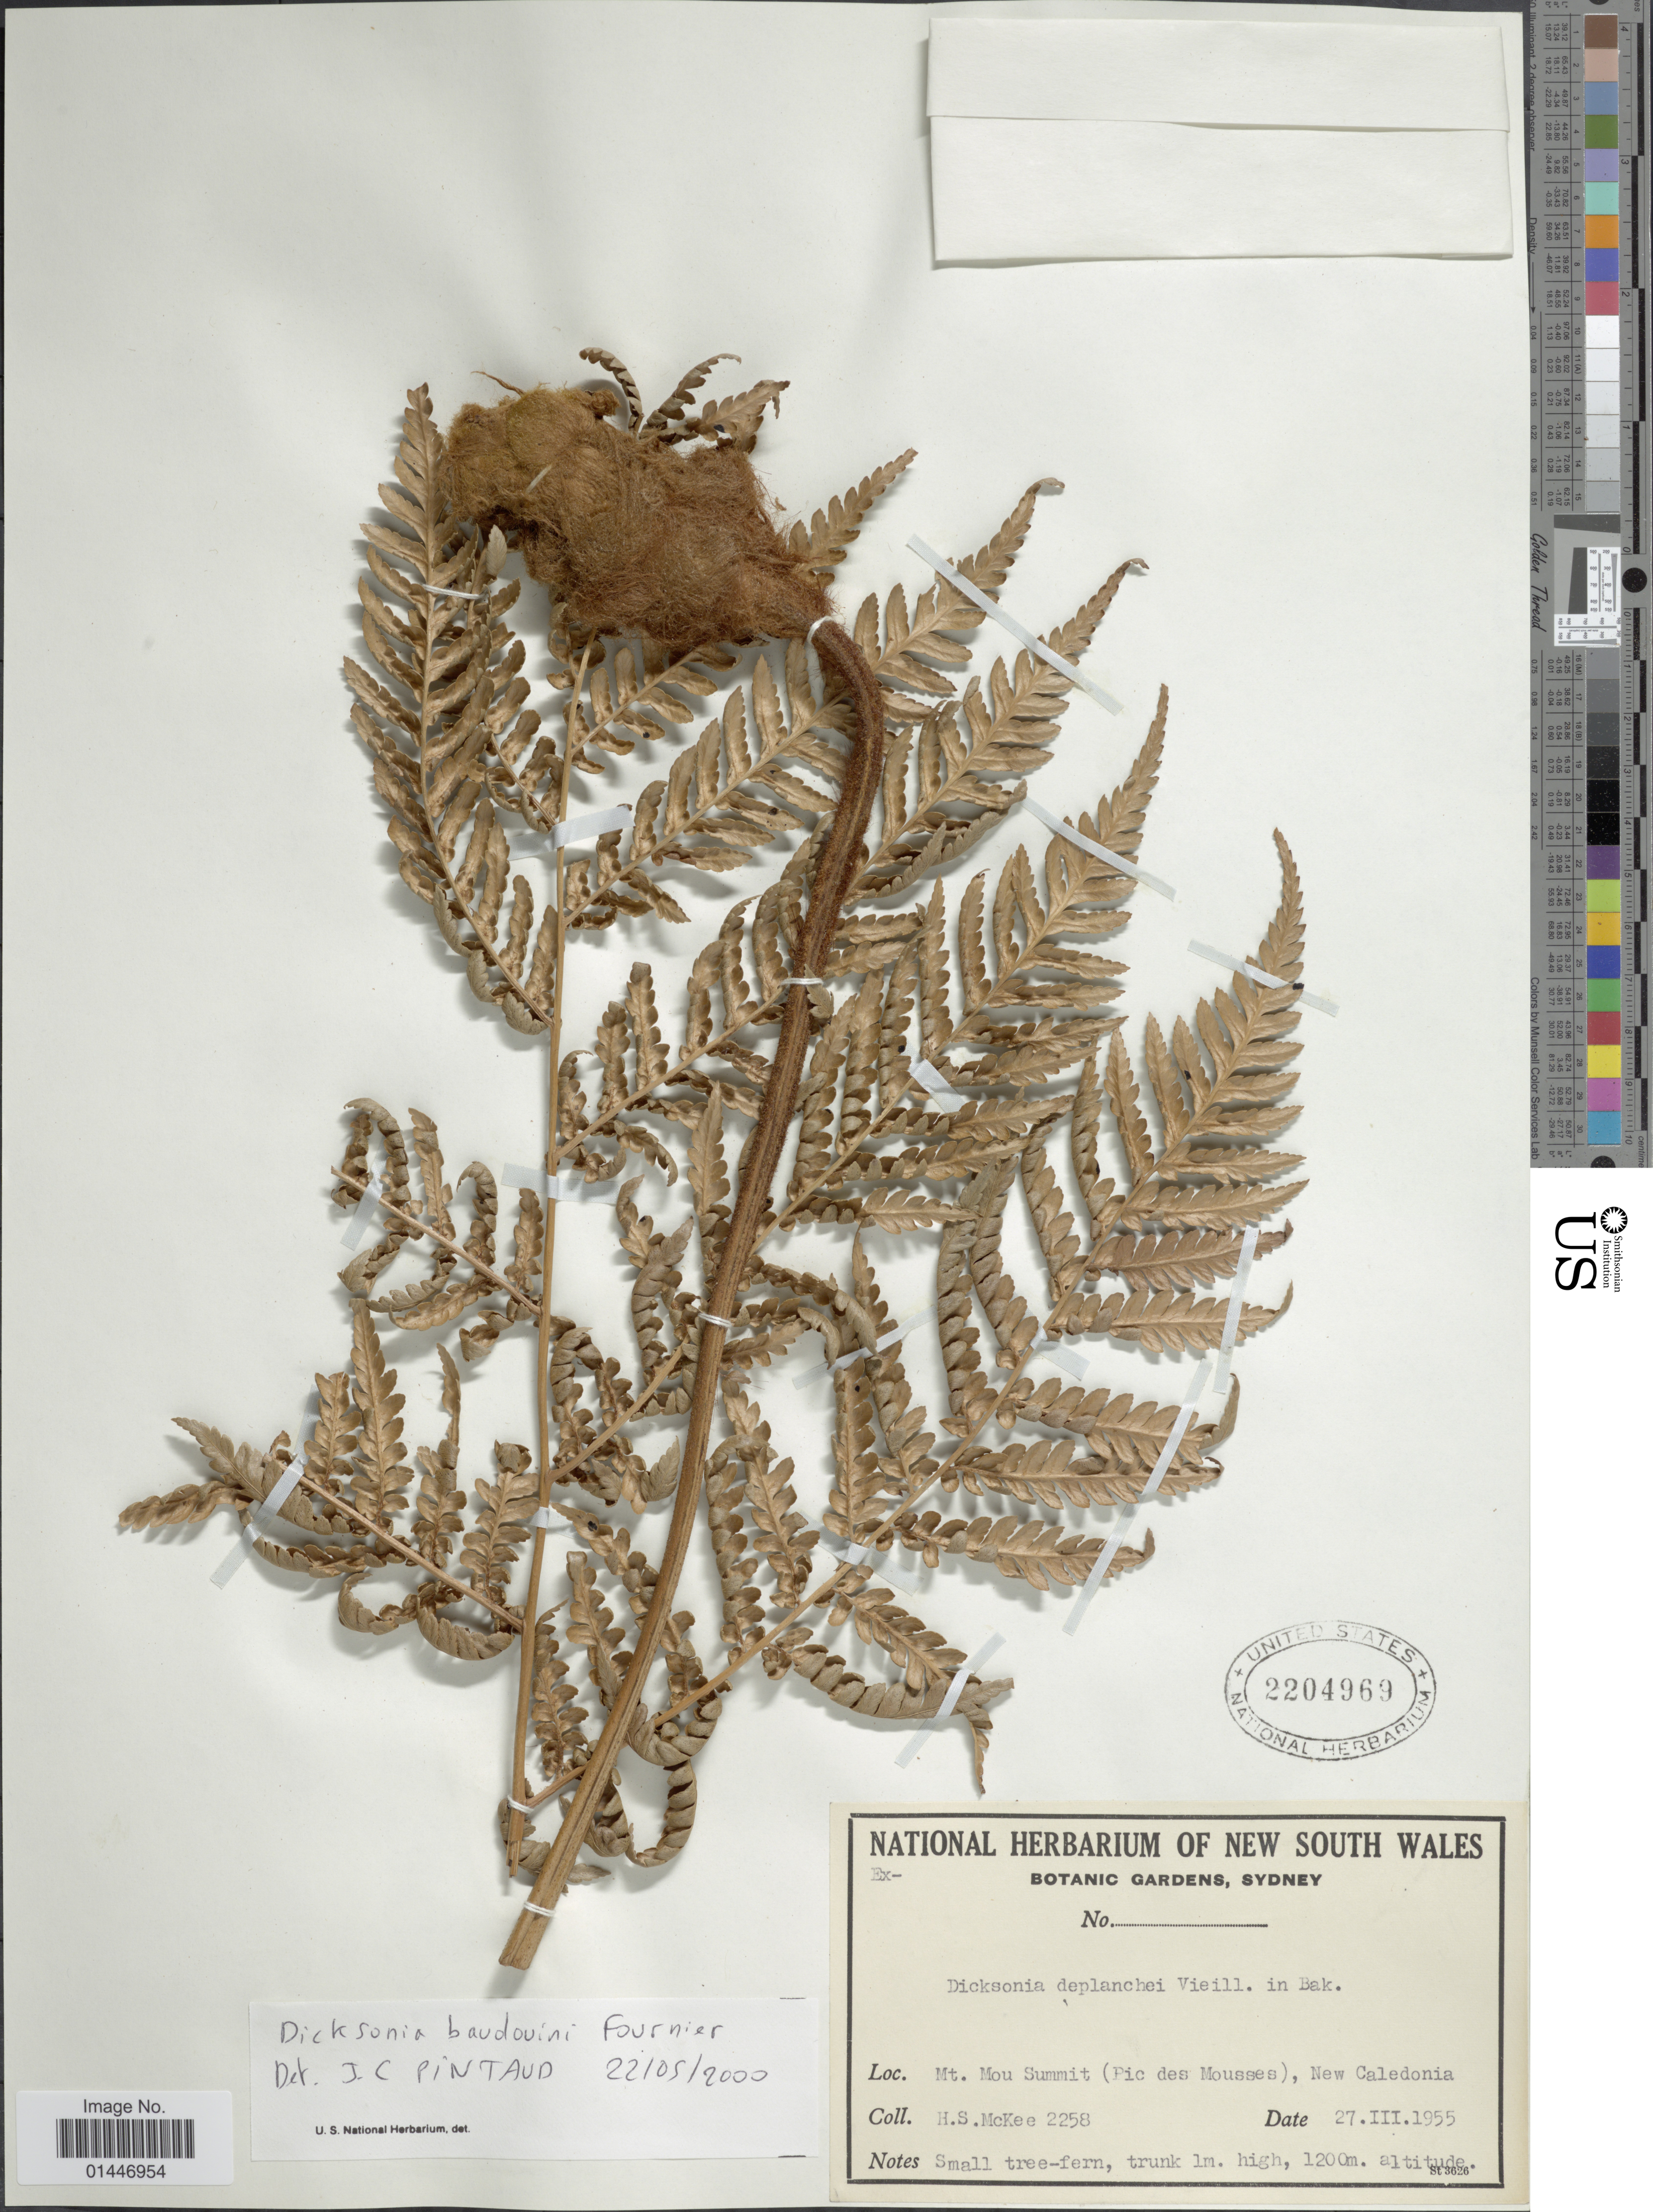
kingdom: Plantae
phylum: Tracheophyta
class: Polypodiopsida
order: Cyatheales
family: Dicksoniaceae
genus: Dicksonia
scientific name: Dicksonia baudouinii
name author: E. Fourn.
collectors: H. S. McKee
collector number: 2258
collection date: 1955-03-27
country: New Caledonia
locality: Mt. Mou Summit ( Pic des Mousses)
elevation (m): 1200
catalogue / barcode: US 2204969